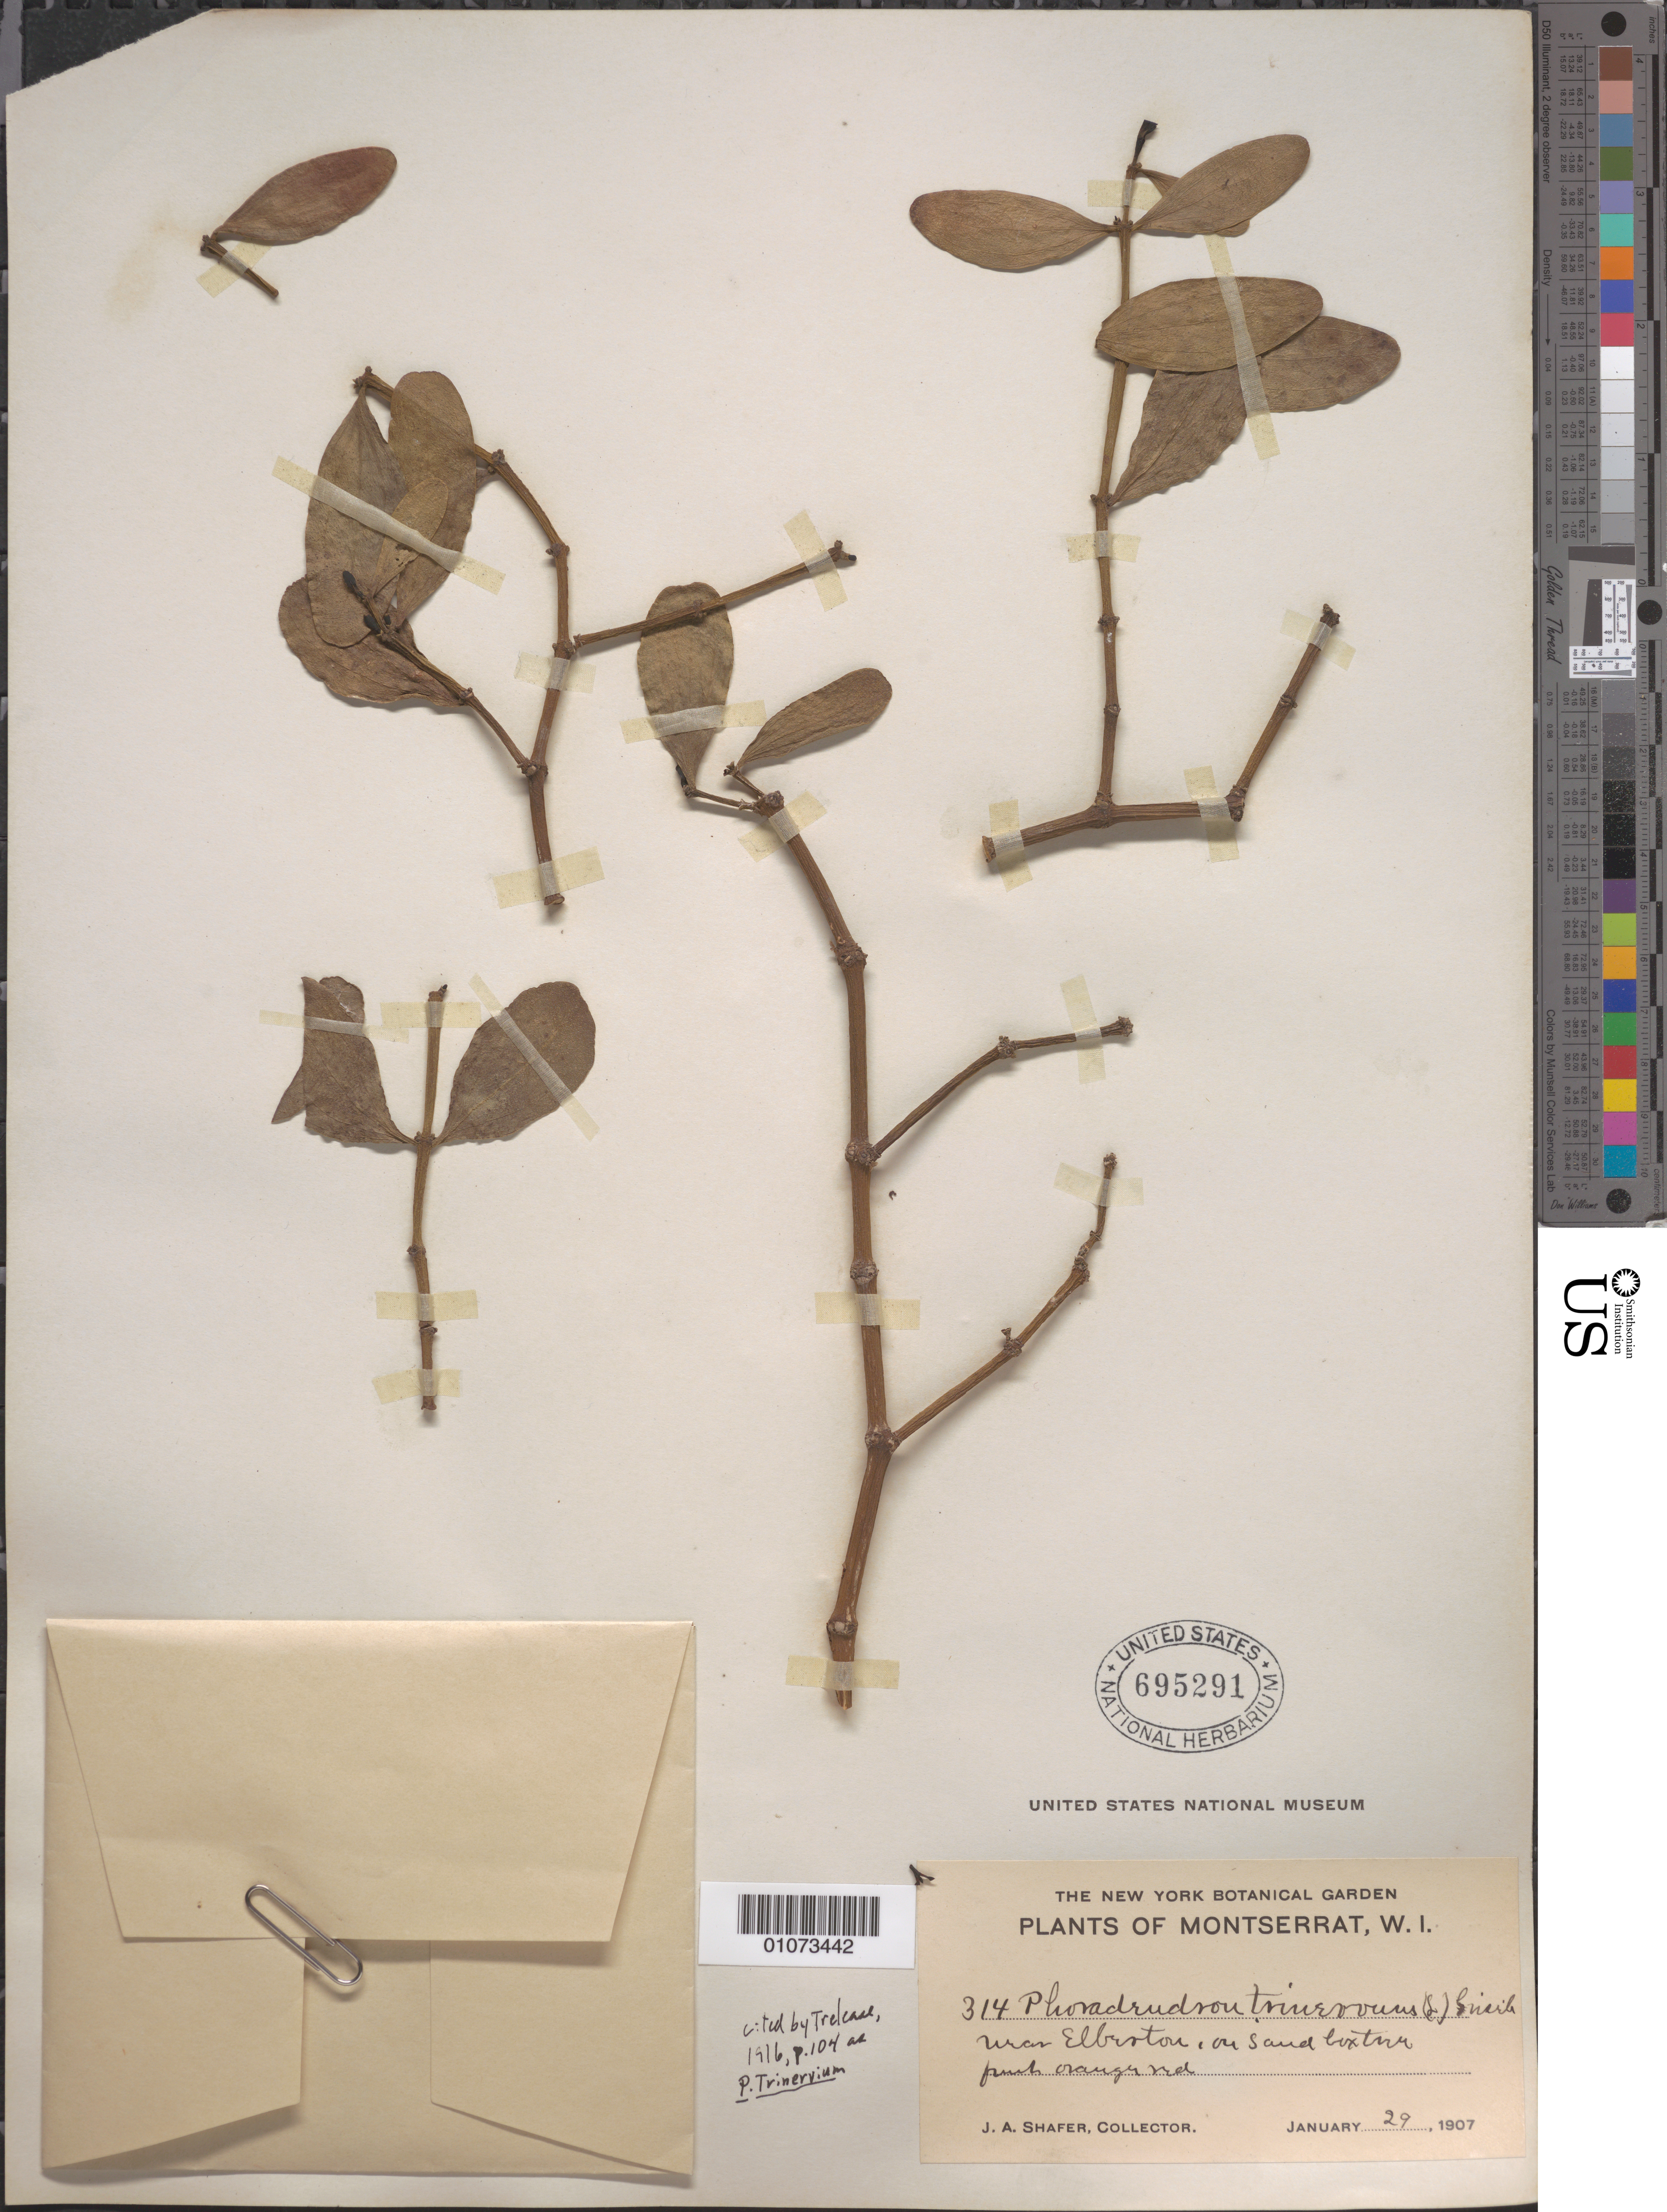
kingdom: Plantae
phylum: Tracheophyta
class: Magnoliopsida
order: Santalales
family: Viscaceae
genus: Phoradendron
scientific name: Phoradendron trinervium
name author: (Lam.) Griseb.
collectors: J. A. Shafer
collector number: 314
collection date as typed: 29 Jan 1907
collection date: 1907-01-29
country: Montserrat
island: Montserrat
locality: near Elberton.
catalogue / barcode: US 695291